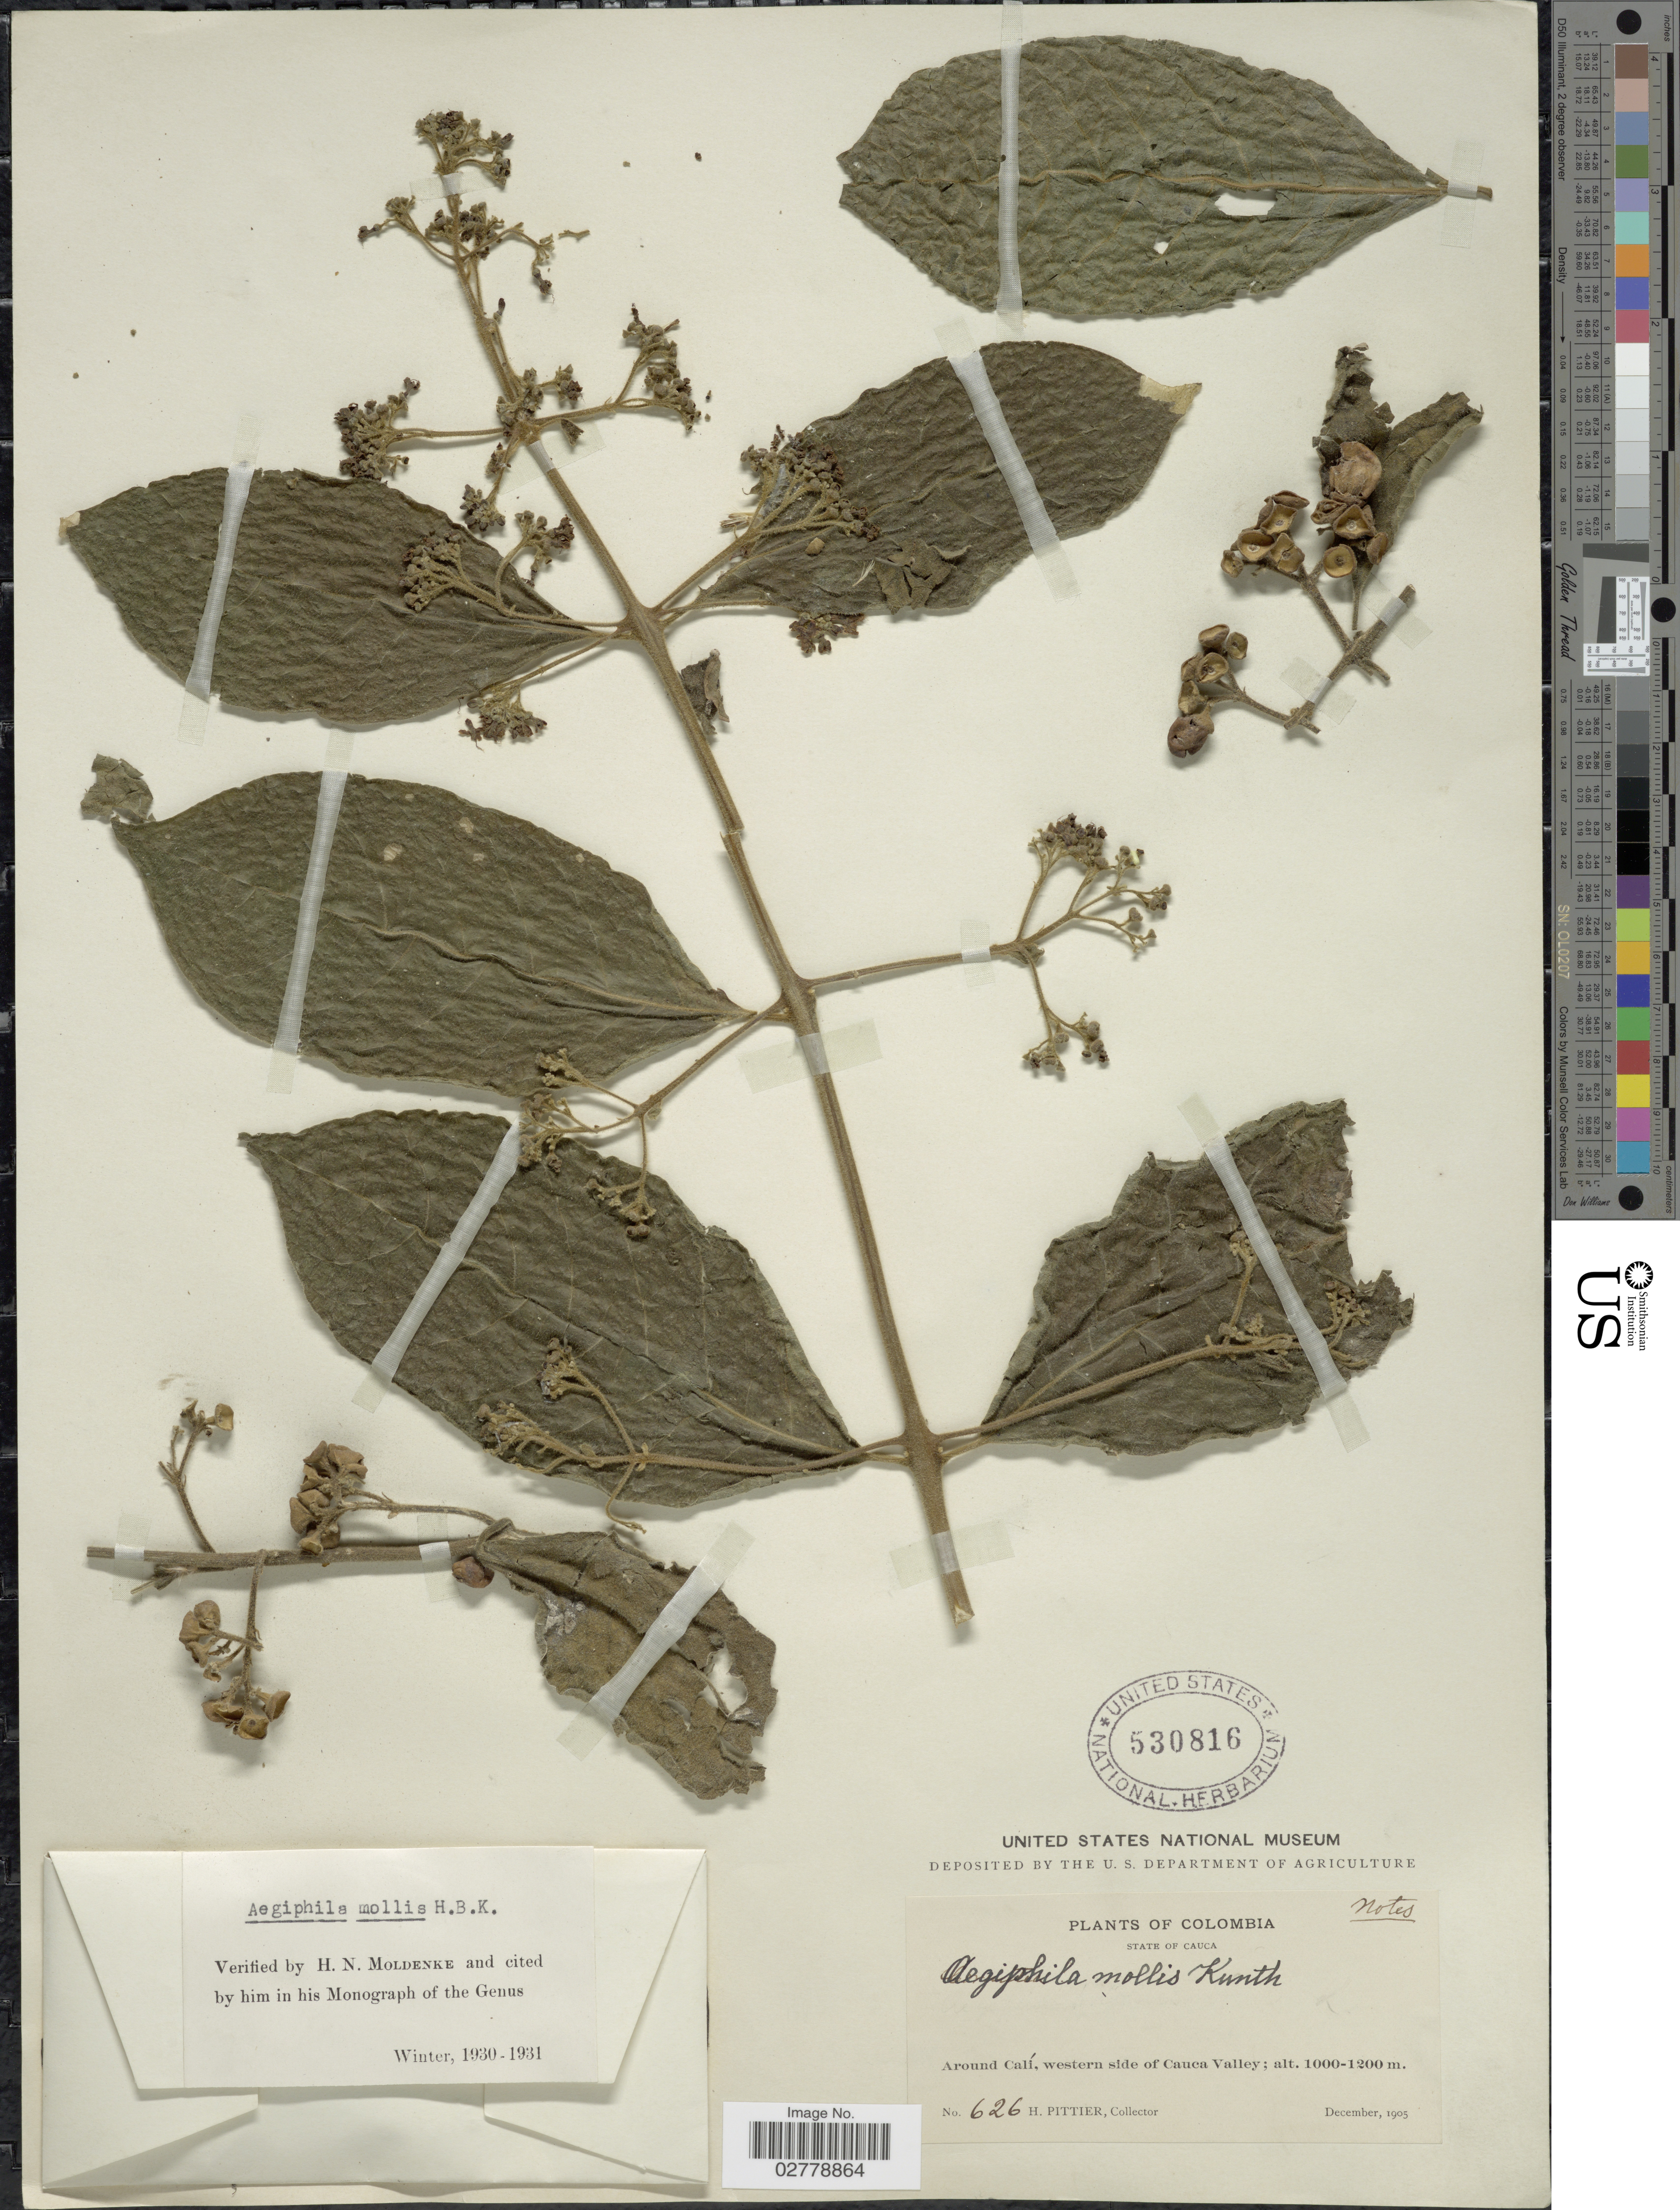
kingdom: Plantae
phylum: Tracheophyta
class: Magnoliopsida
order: Lamiales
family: Lamiaceae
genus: Aegiphila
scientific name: Aegiphila mollis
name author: Kunth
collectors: H. F. Pittier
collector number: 626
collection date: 1905-12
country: Colombia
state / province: Cauca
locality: Around Calí, western side of Cauca Valley.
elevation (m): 1000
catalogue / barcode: US 530816